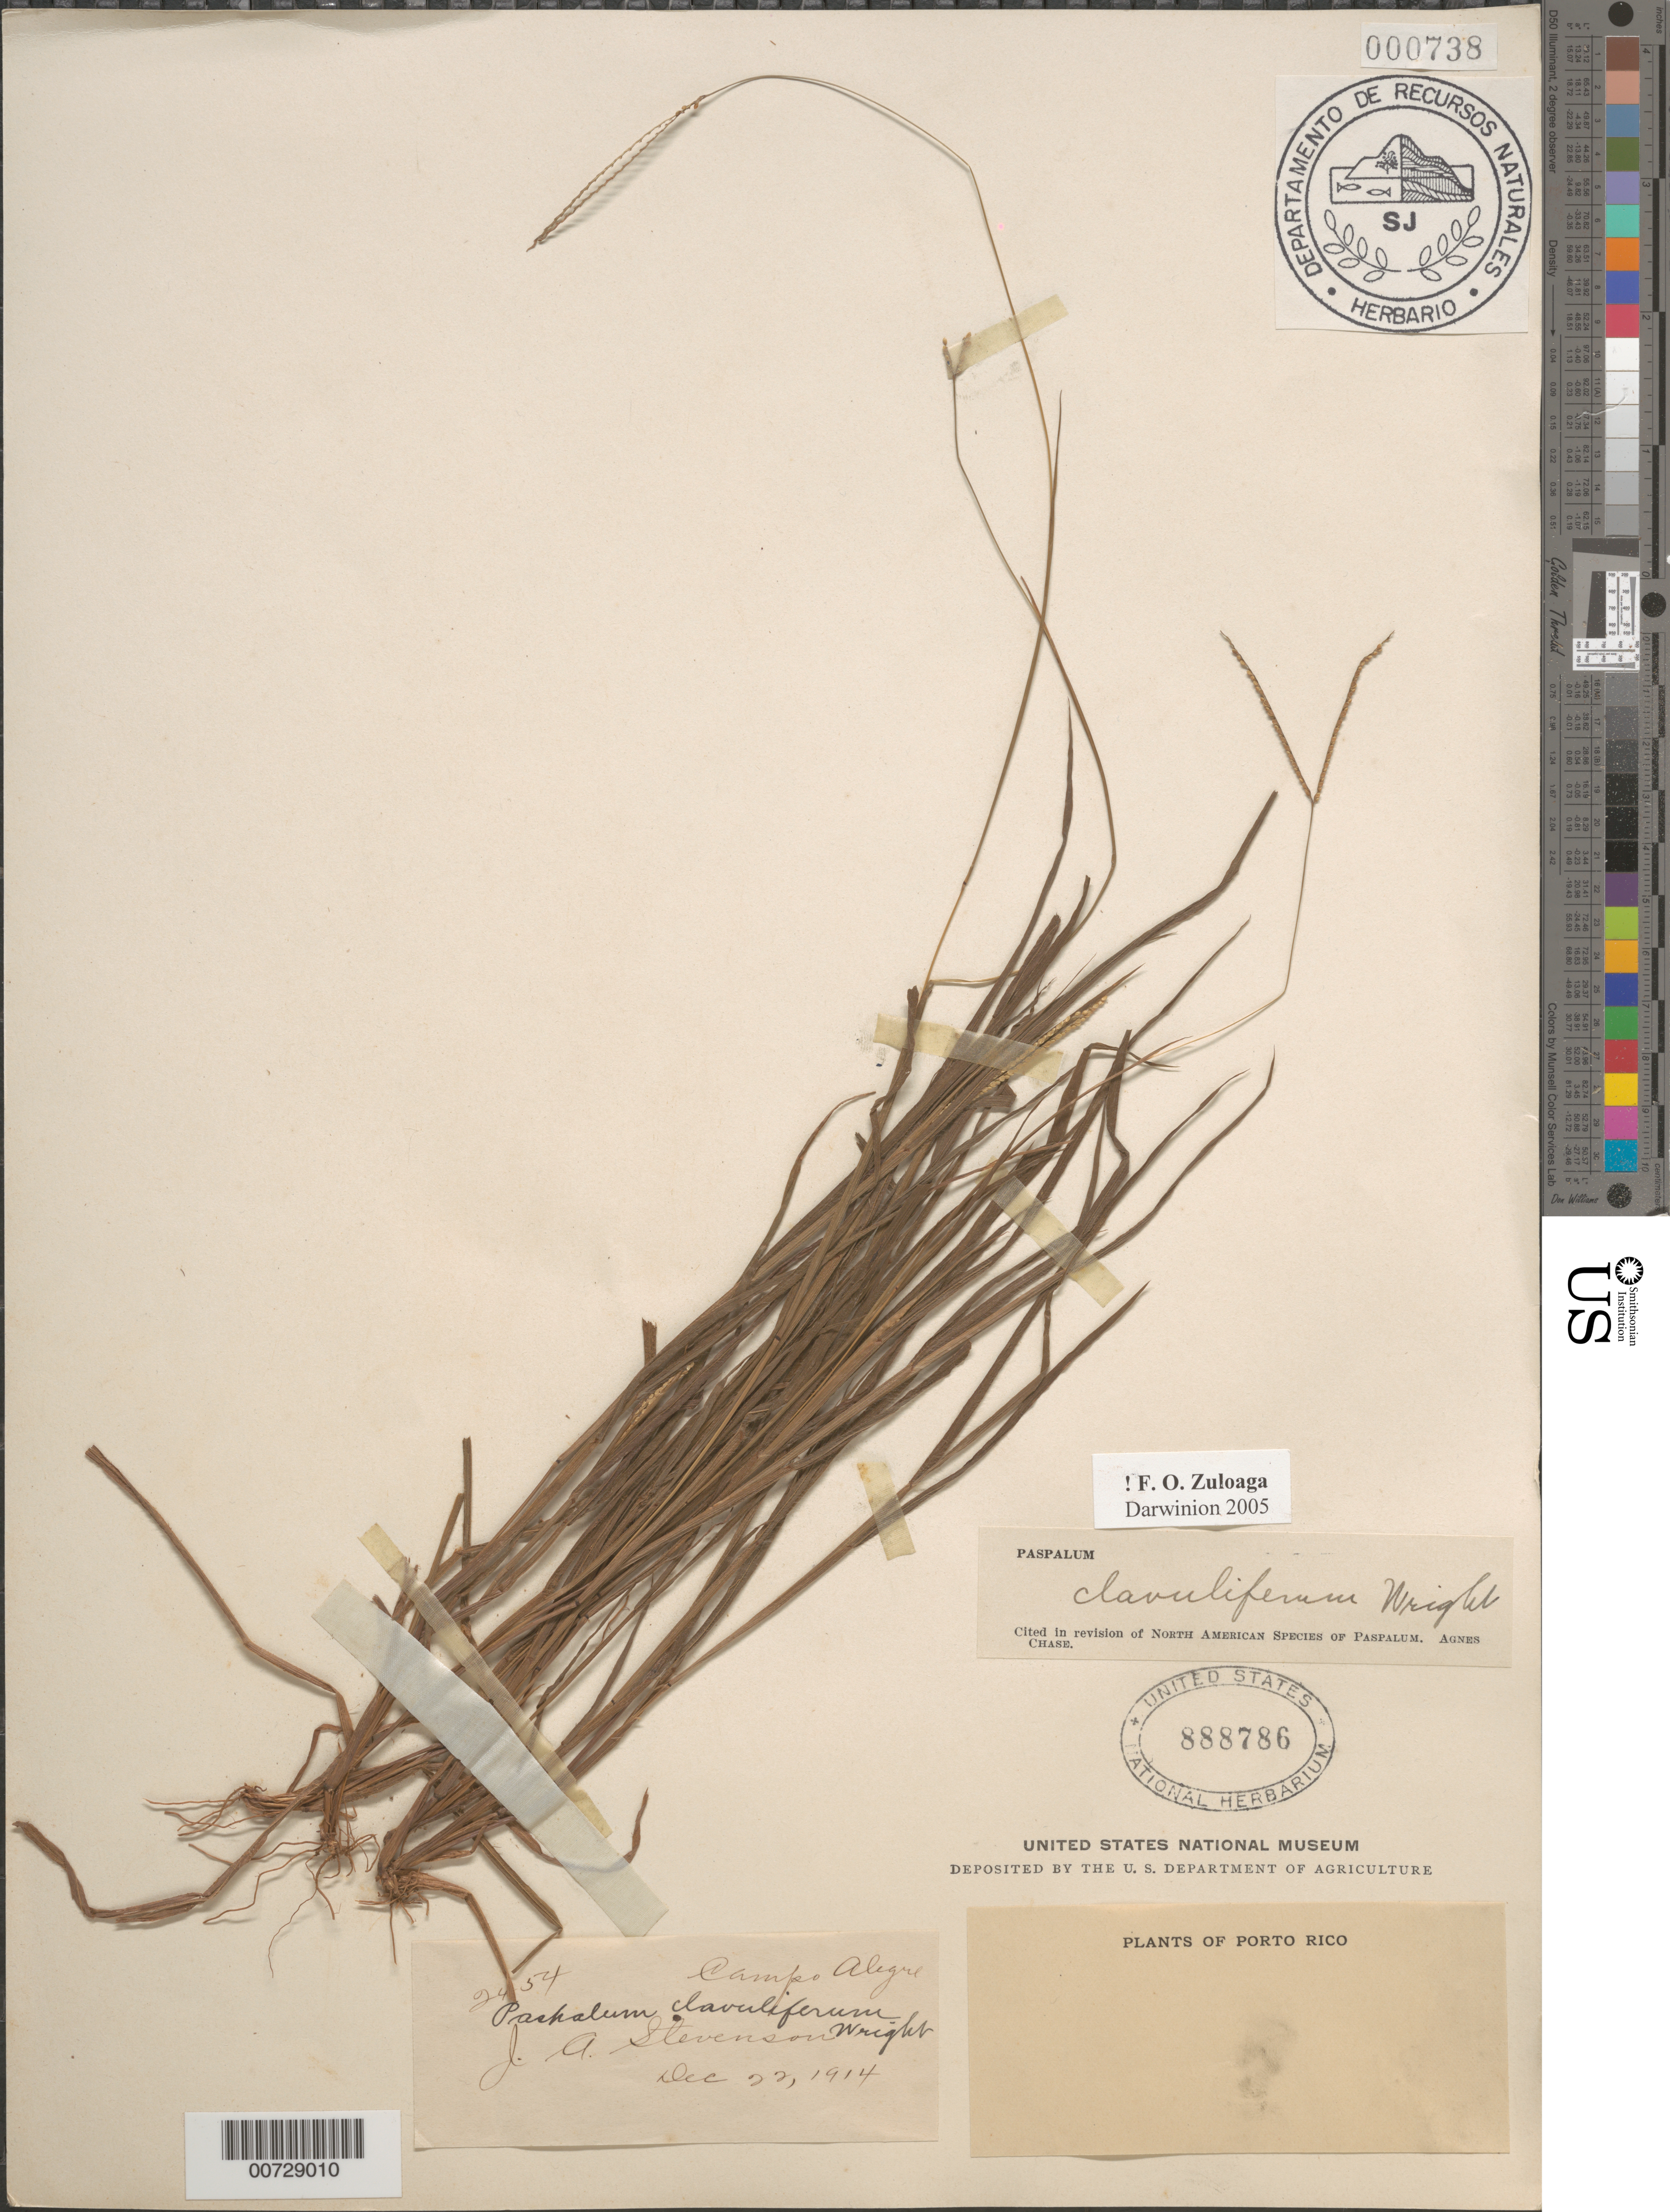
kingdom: Plantae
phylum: Tracheophyta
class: Liliopsida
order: Poales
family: Poaceae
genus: Paspalum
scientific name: Paspalum clavuliferum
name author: C. Wright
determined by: Chase, [M.] Agnes, (US)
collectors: J. Stevenson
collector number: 2454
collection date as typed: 22 Dec 1914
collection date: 1914-12-22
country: Puerto Rico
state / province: Manatí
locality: Campo Alegre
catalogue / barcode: US 888786